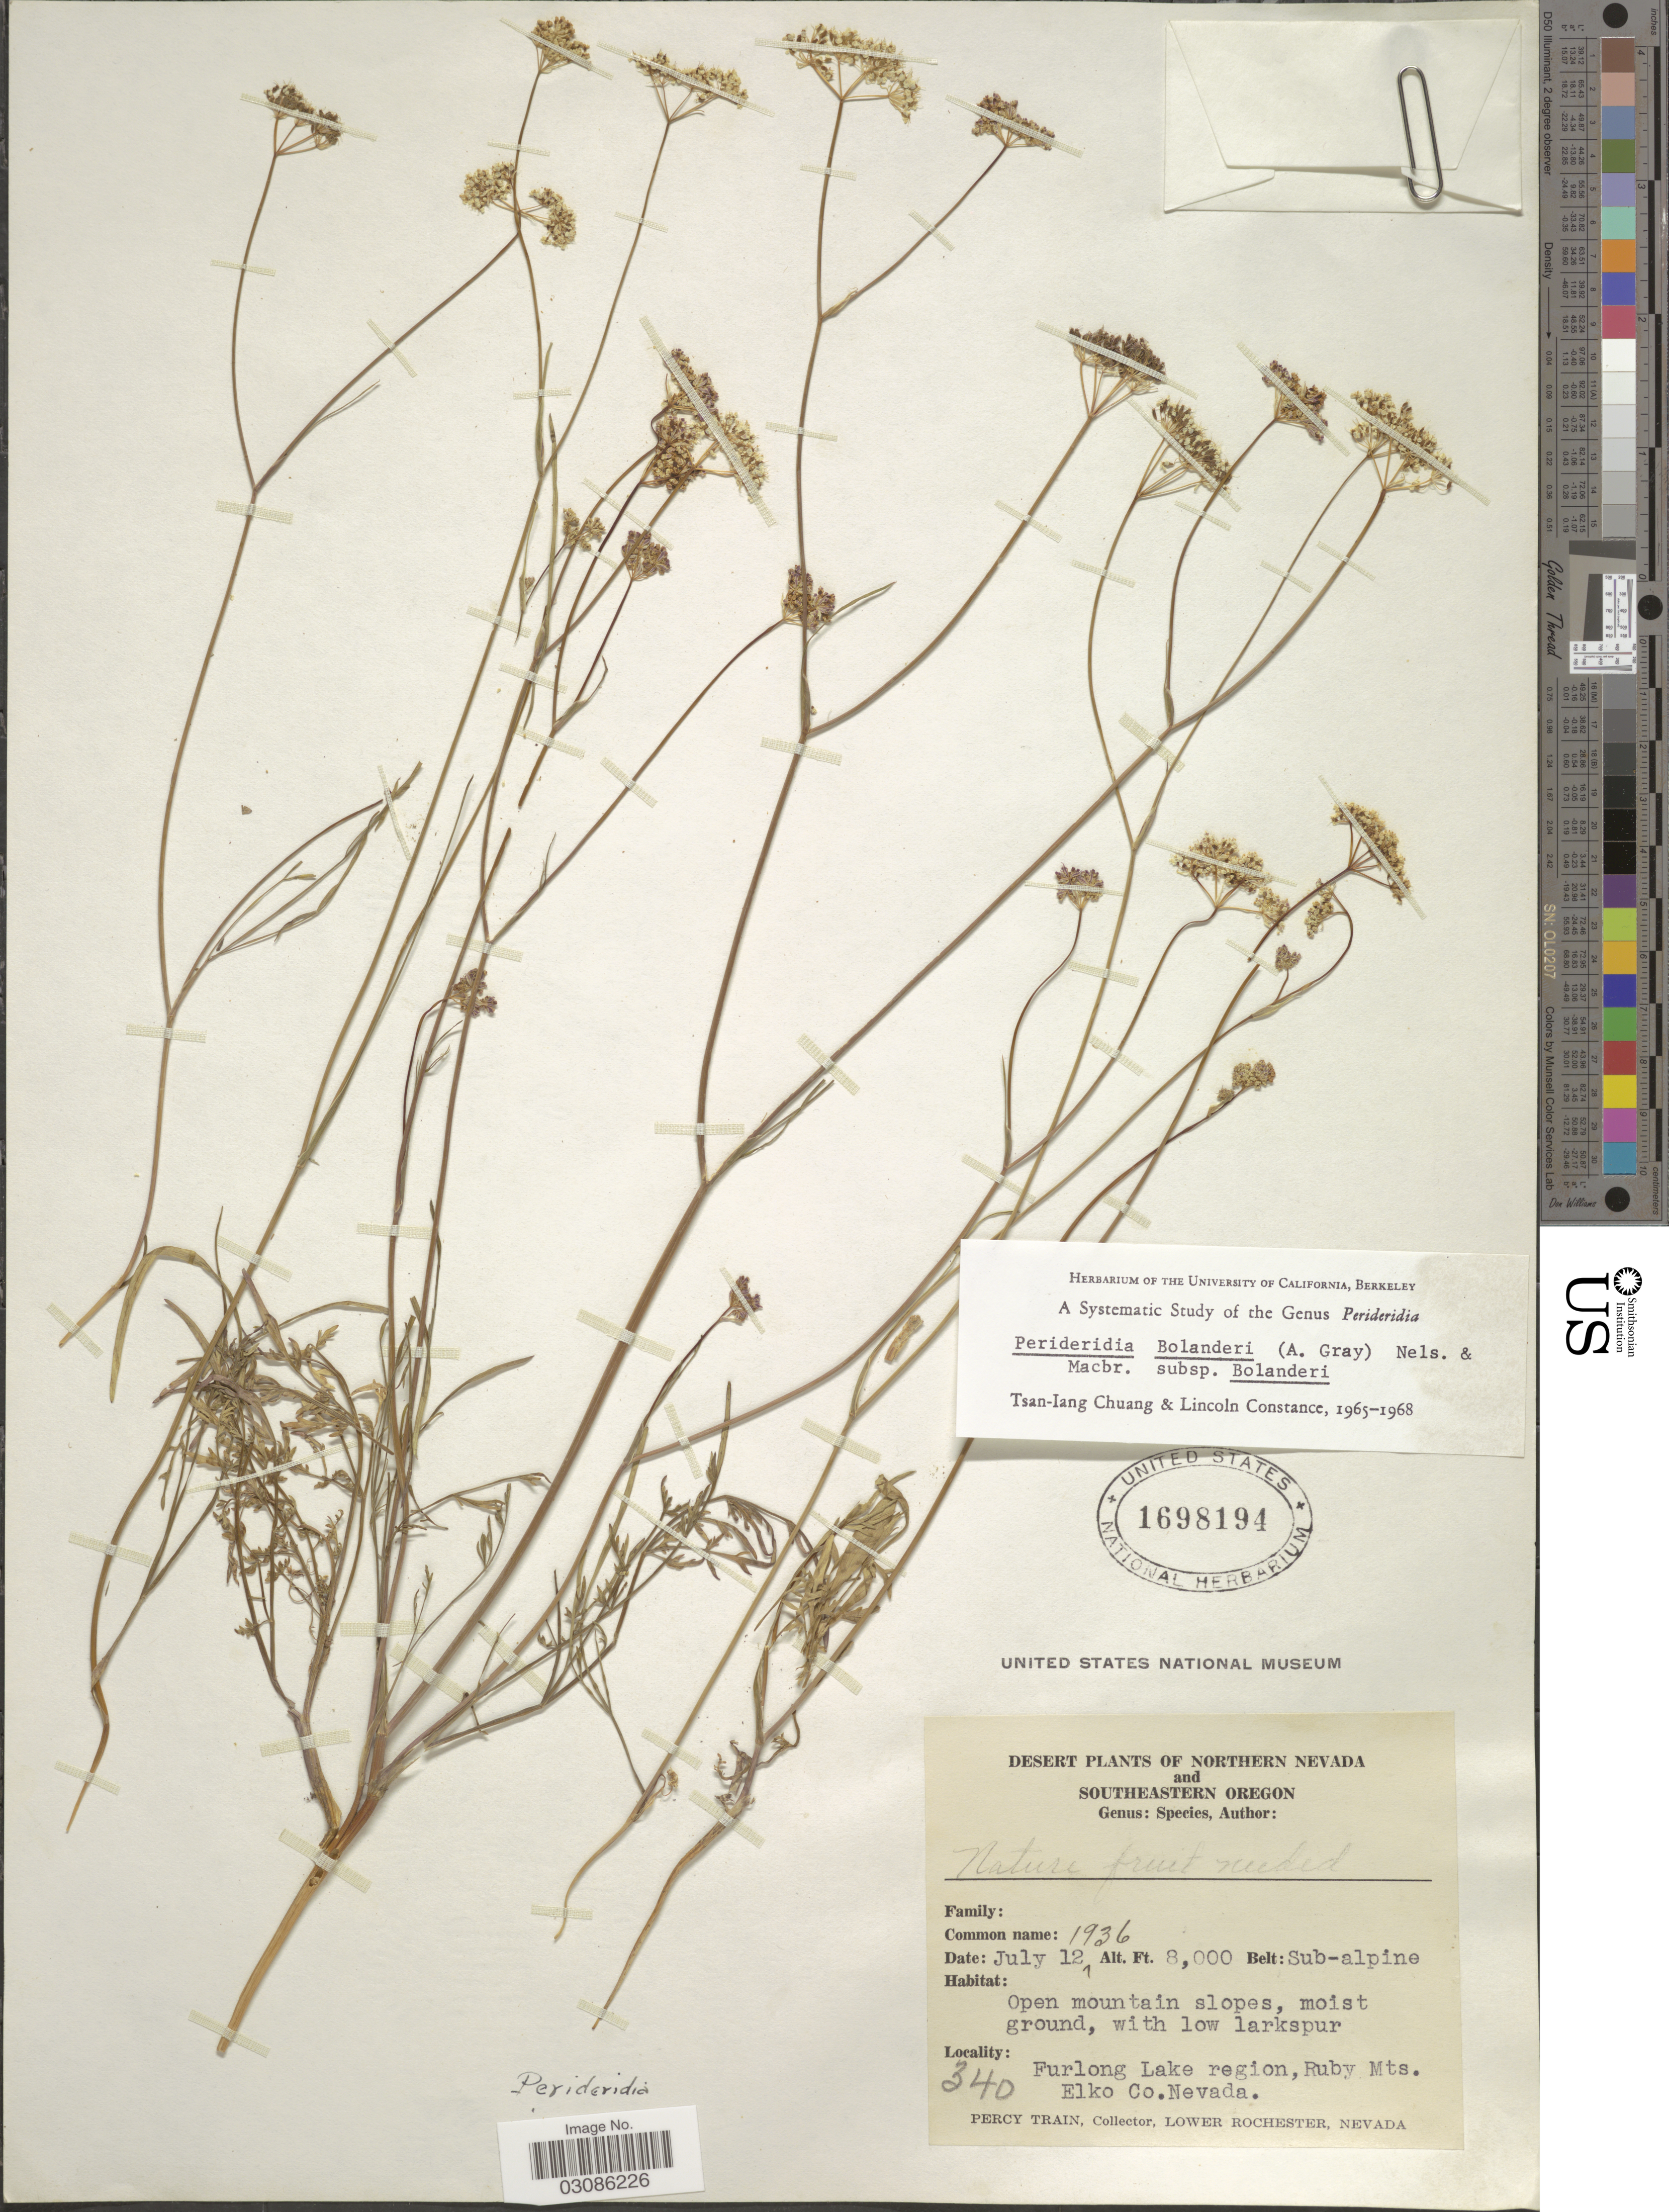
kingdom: Plantae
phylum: Tracheophyta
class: Magnoliopsida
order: Apiales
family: Apiaceae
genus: Perideridia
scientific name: Perideridia bolanderi subsp. bolanderi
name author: (A. Gray) A. Nelson & J.F. Macbr.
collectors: P. Train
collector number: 340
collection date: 1936-07-12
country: United States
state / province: Nevada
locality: Northern Nevada, Furlong Lake region, Ruby Mts. Elko Co.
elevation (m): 2438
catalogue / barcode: US 1698194